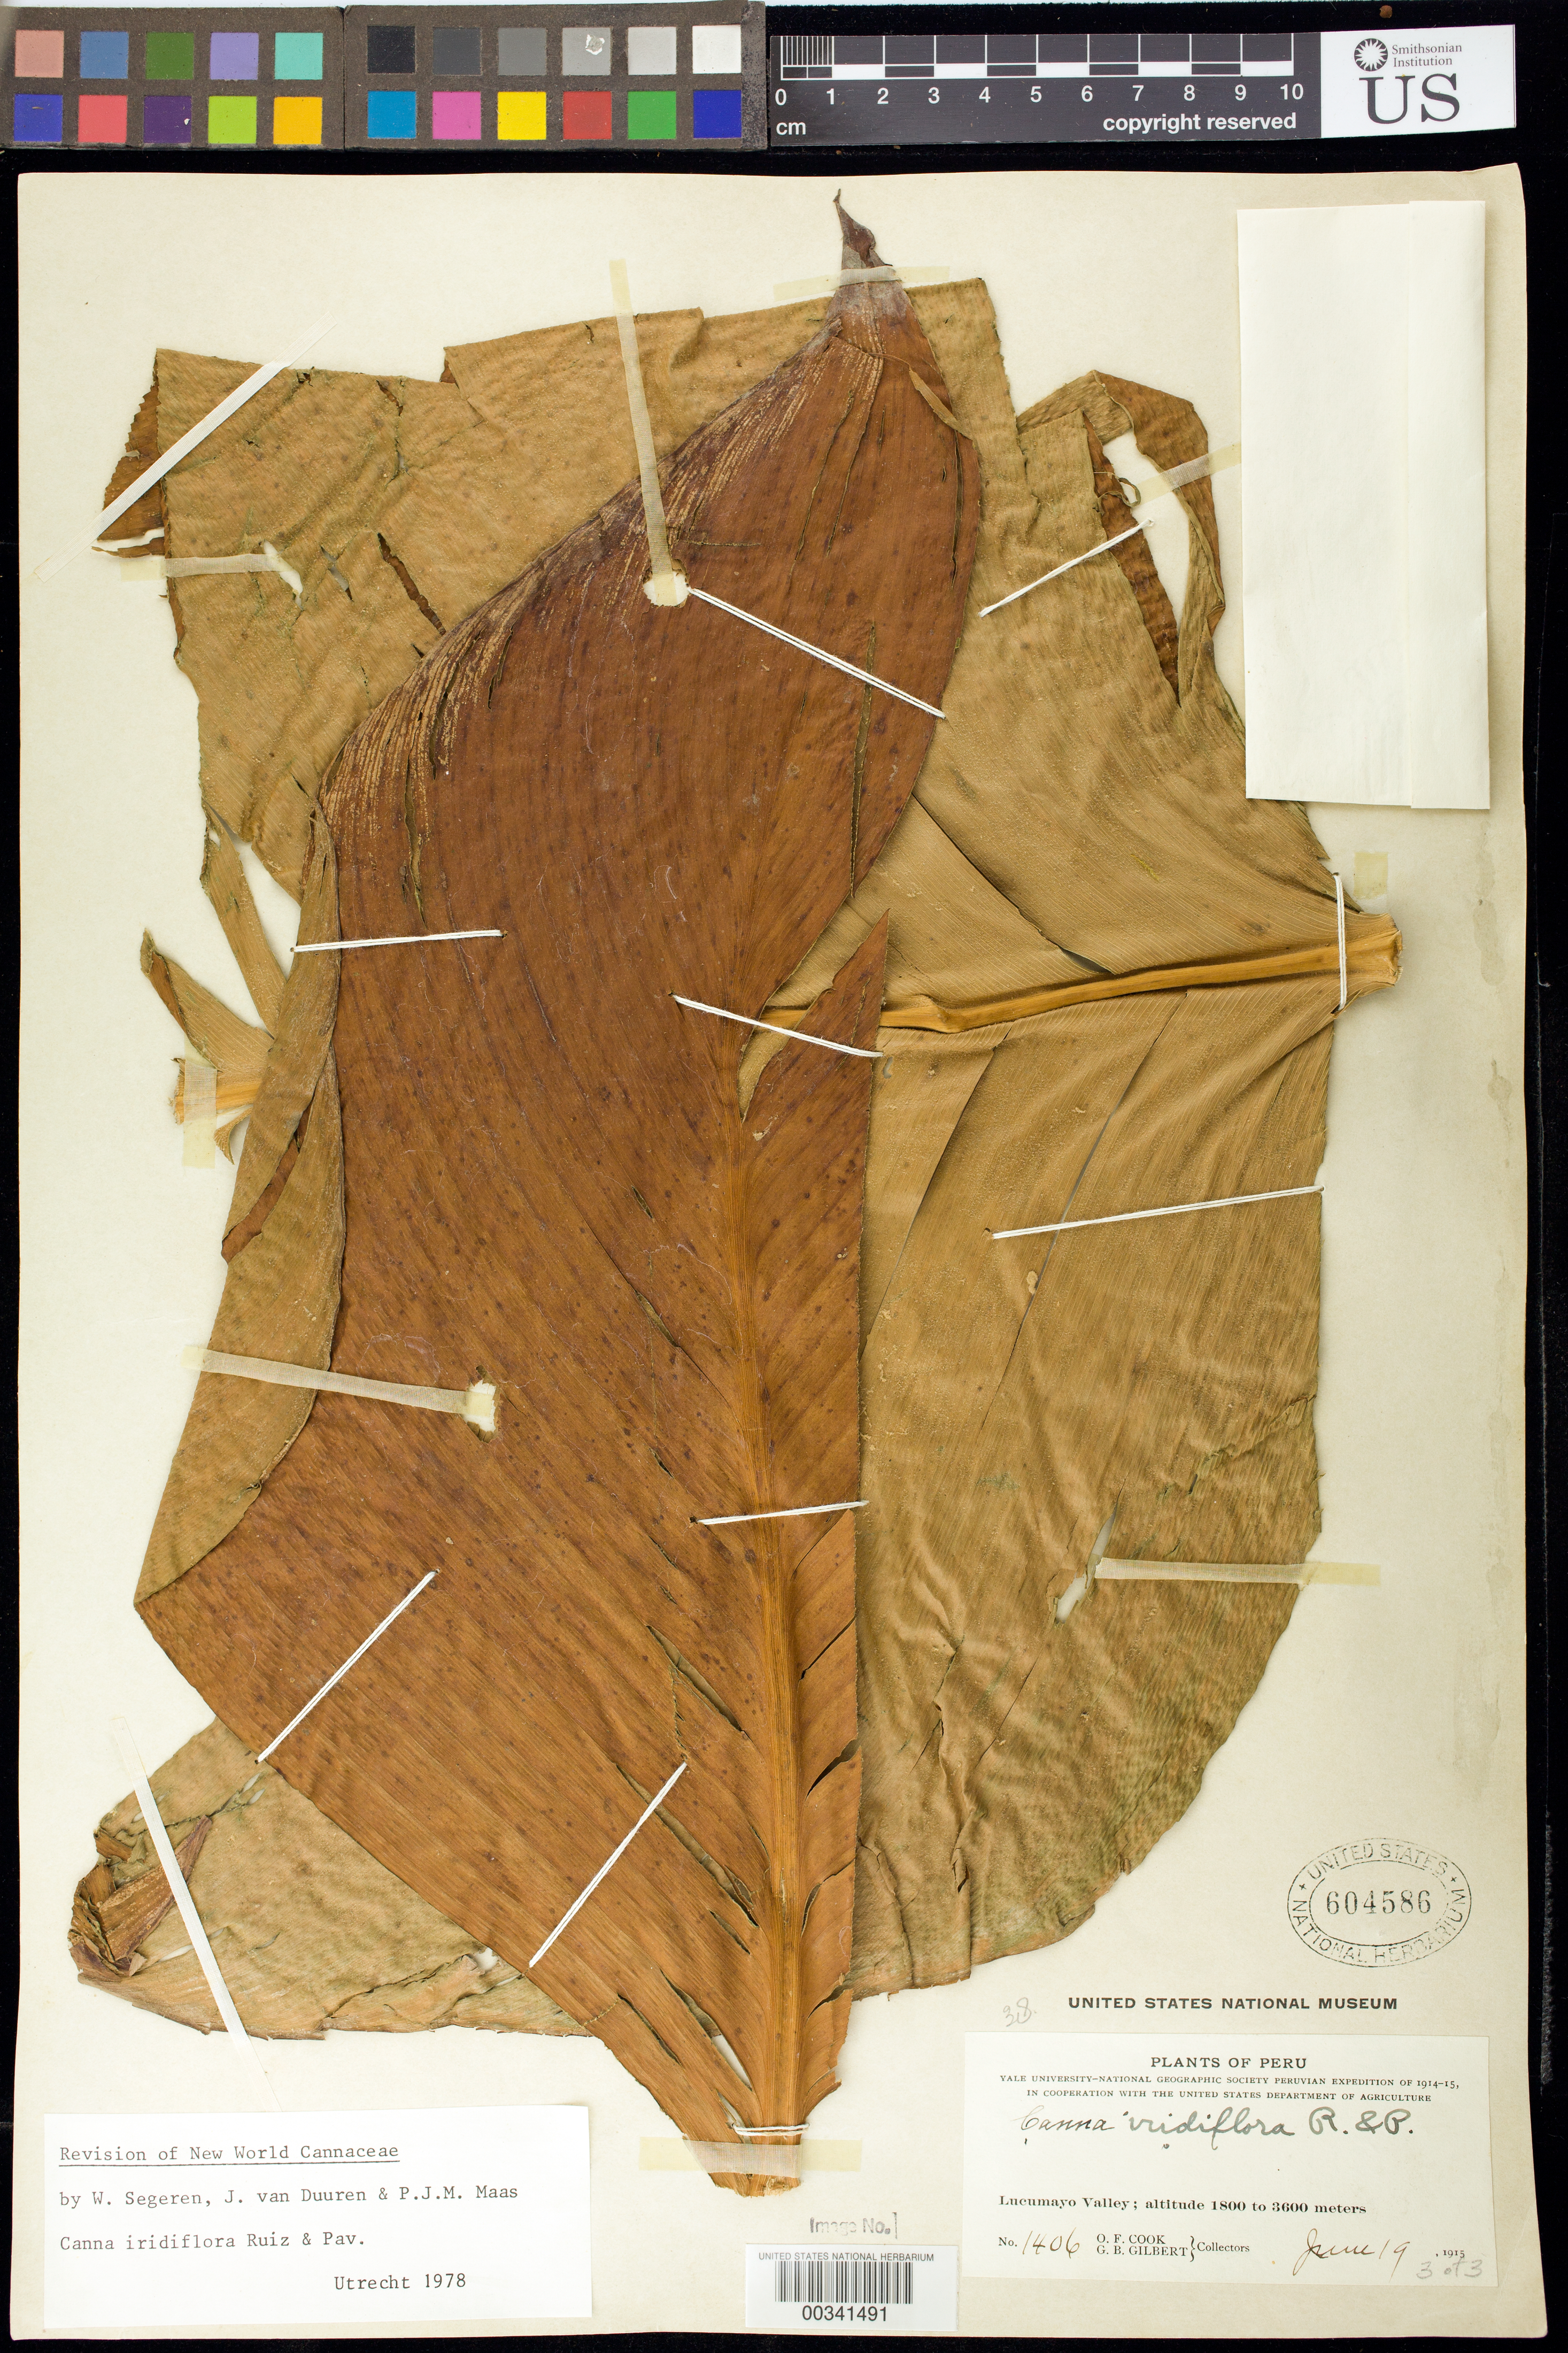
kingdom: Plantae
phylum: Tracheophyta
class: Liliopsida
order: Zingiberales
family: Cannaceae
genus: Canna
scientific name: Canna iridiflora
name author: Ruiz & Pav.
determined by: Segeren, W.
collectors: O. F. Cook & G. B. Gilbert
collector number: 1406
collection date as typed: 19 Jun 1915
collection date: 1915-06-19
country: Peru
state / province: Cusco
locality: Lucumayo Valley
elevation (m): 1800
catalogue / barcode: US 604586